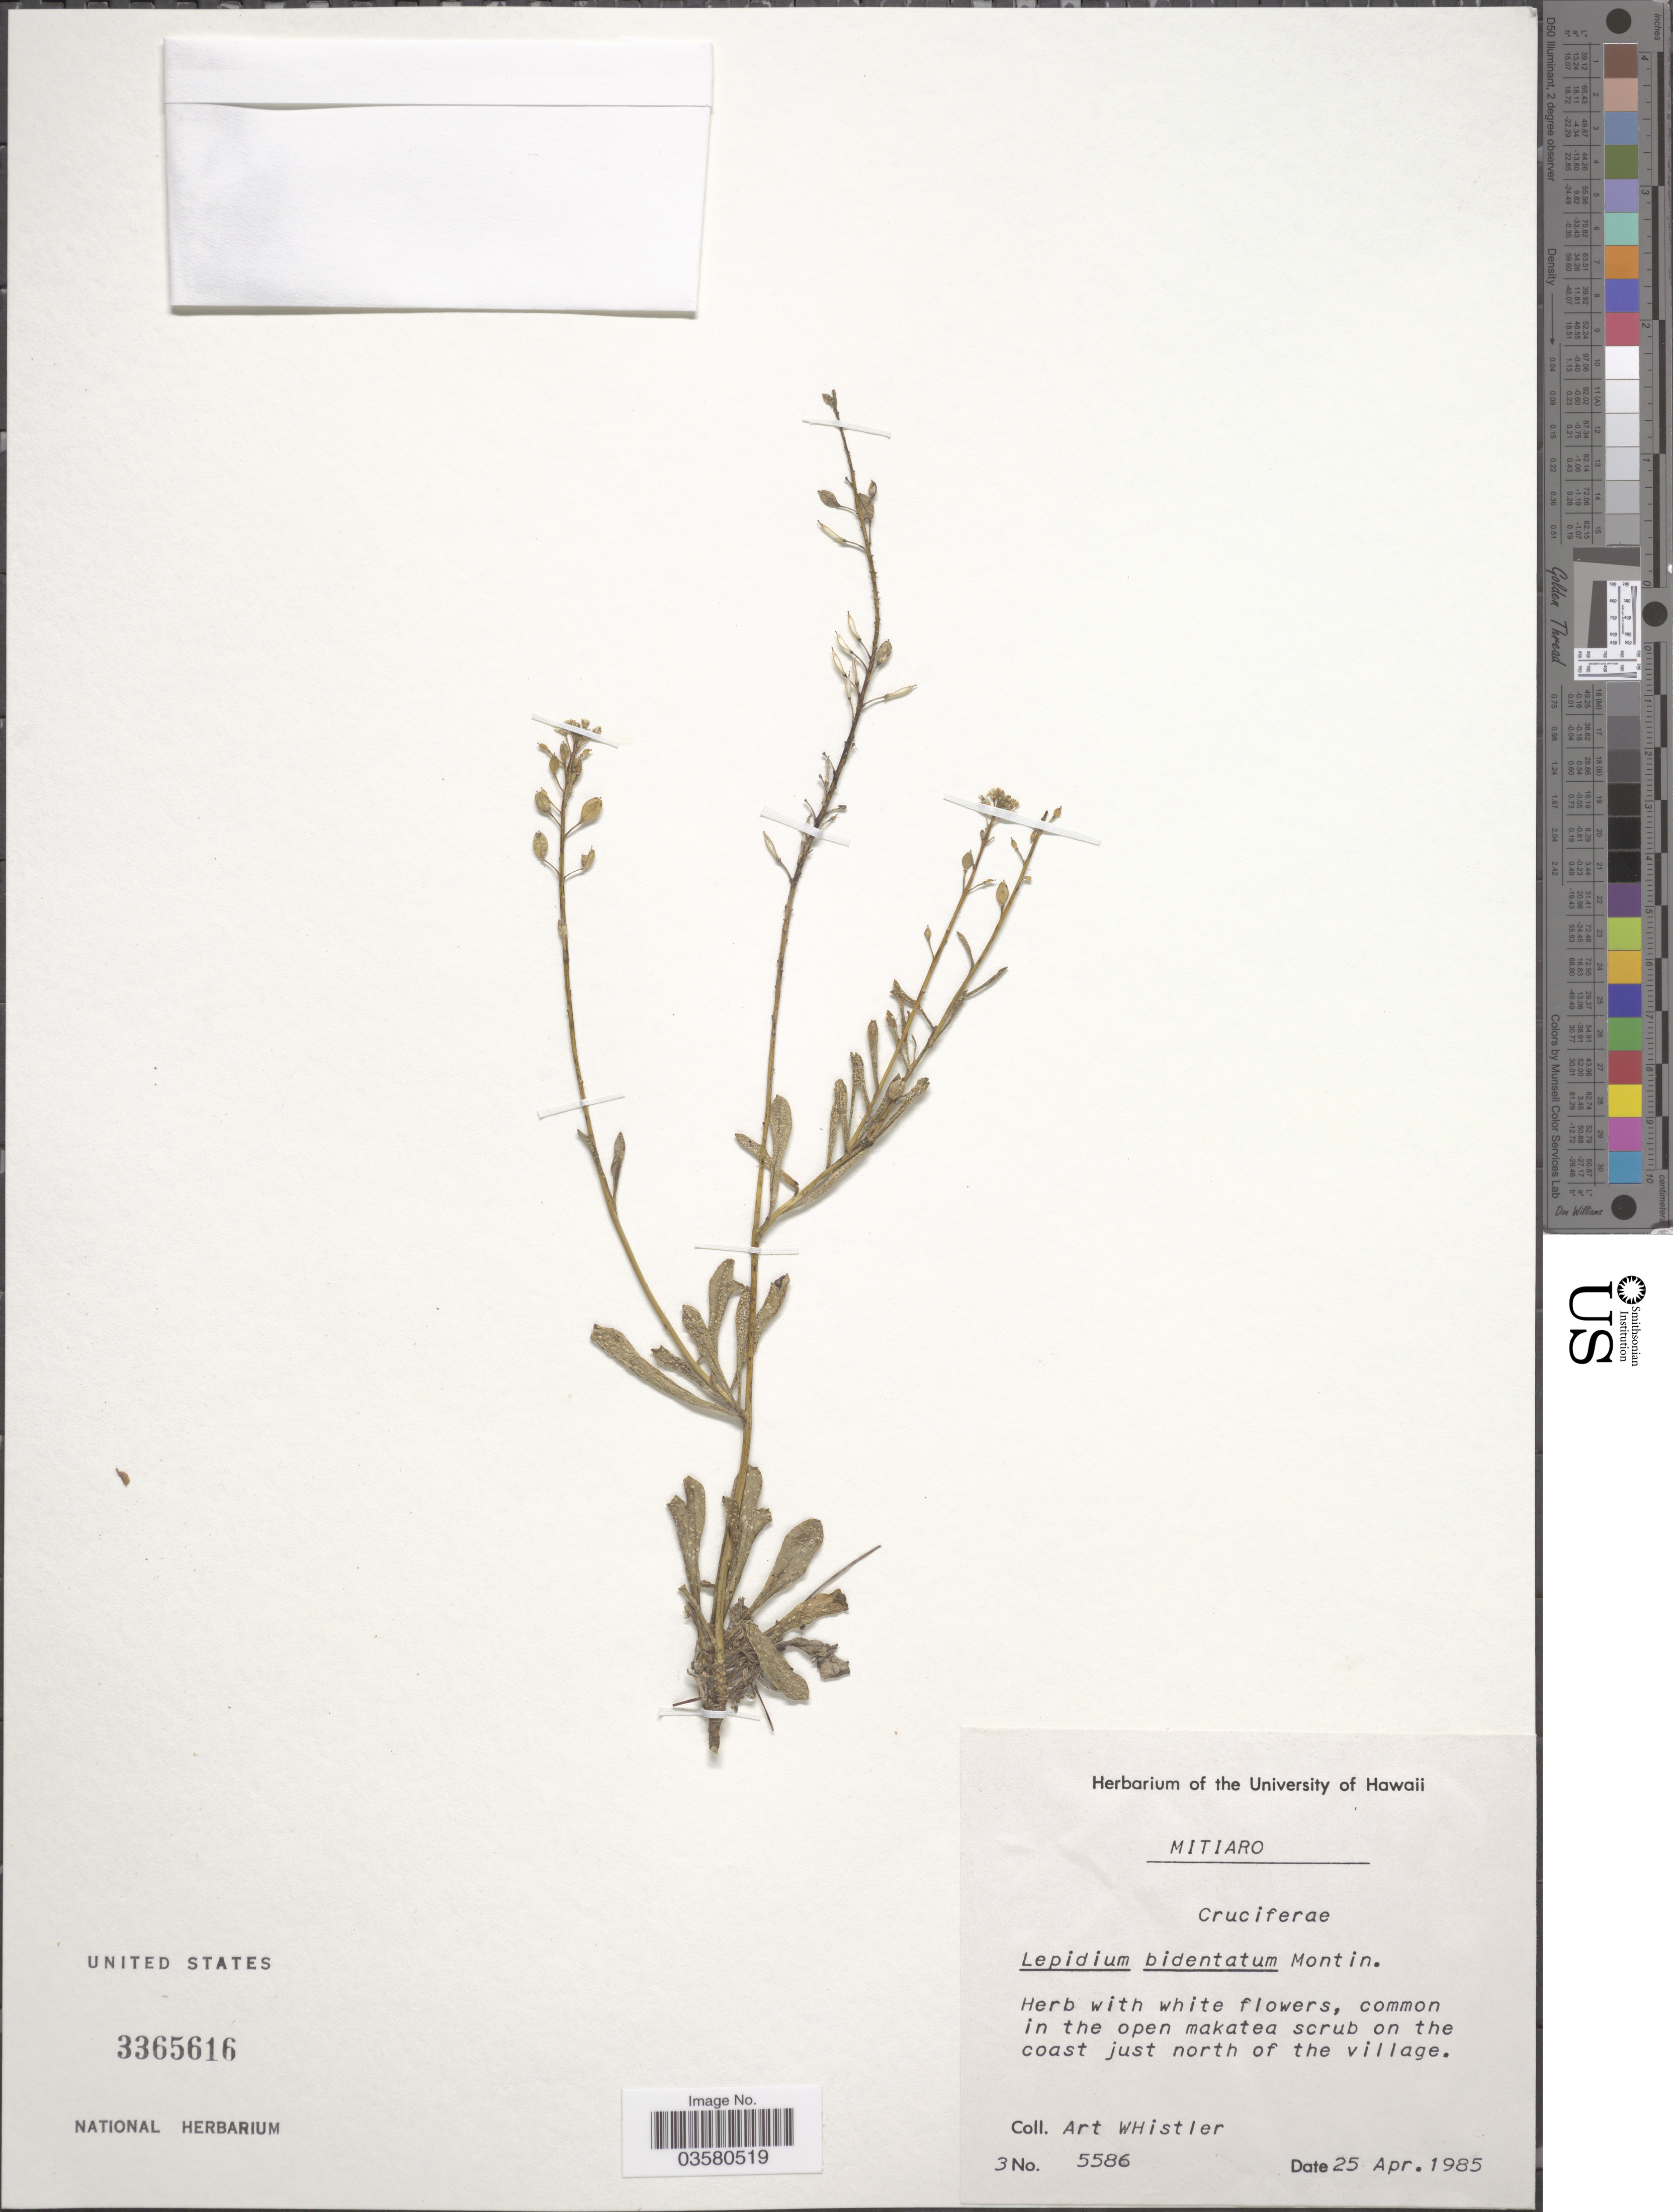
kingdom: Plantae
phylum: Tracheophyta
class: Magnoliopsida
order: Brassicales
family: Brassicaceae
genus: Lepidium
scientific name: Lepidium bidentatum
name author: Montin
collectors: A. Whistler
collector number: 3/5586?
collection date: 1985-04-25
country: Cook Islands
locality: Mitiaro. On the coast just north of the village.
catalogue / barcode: US 3365616